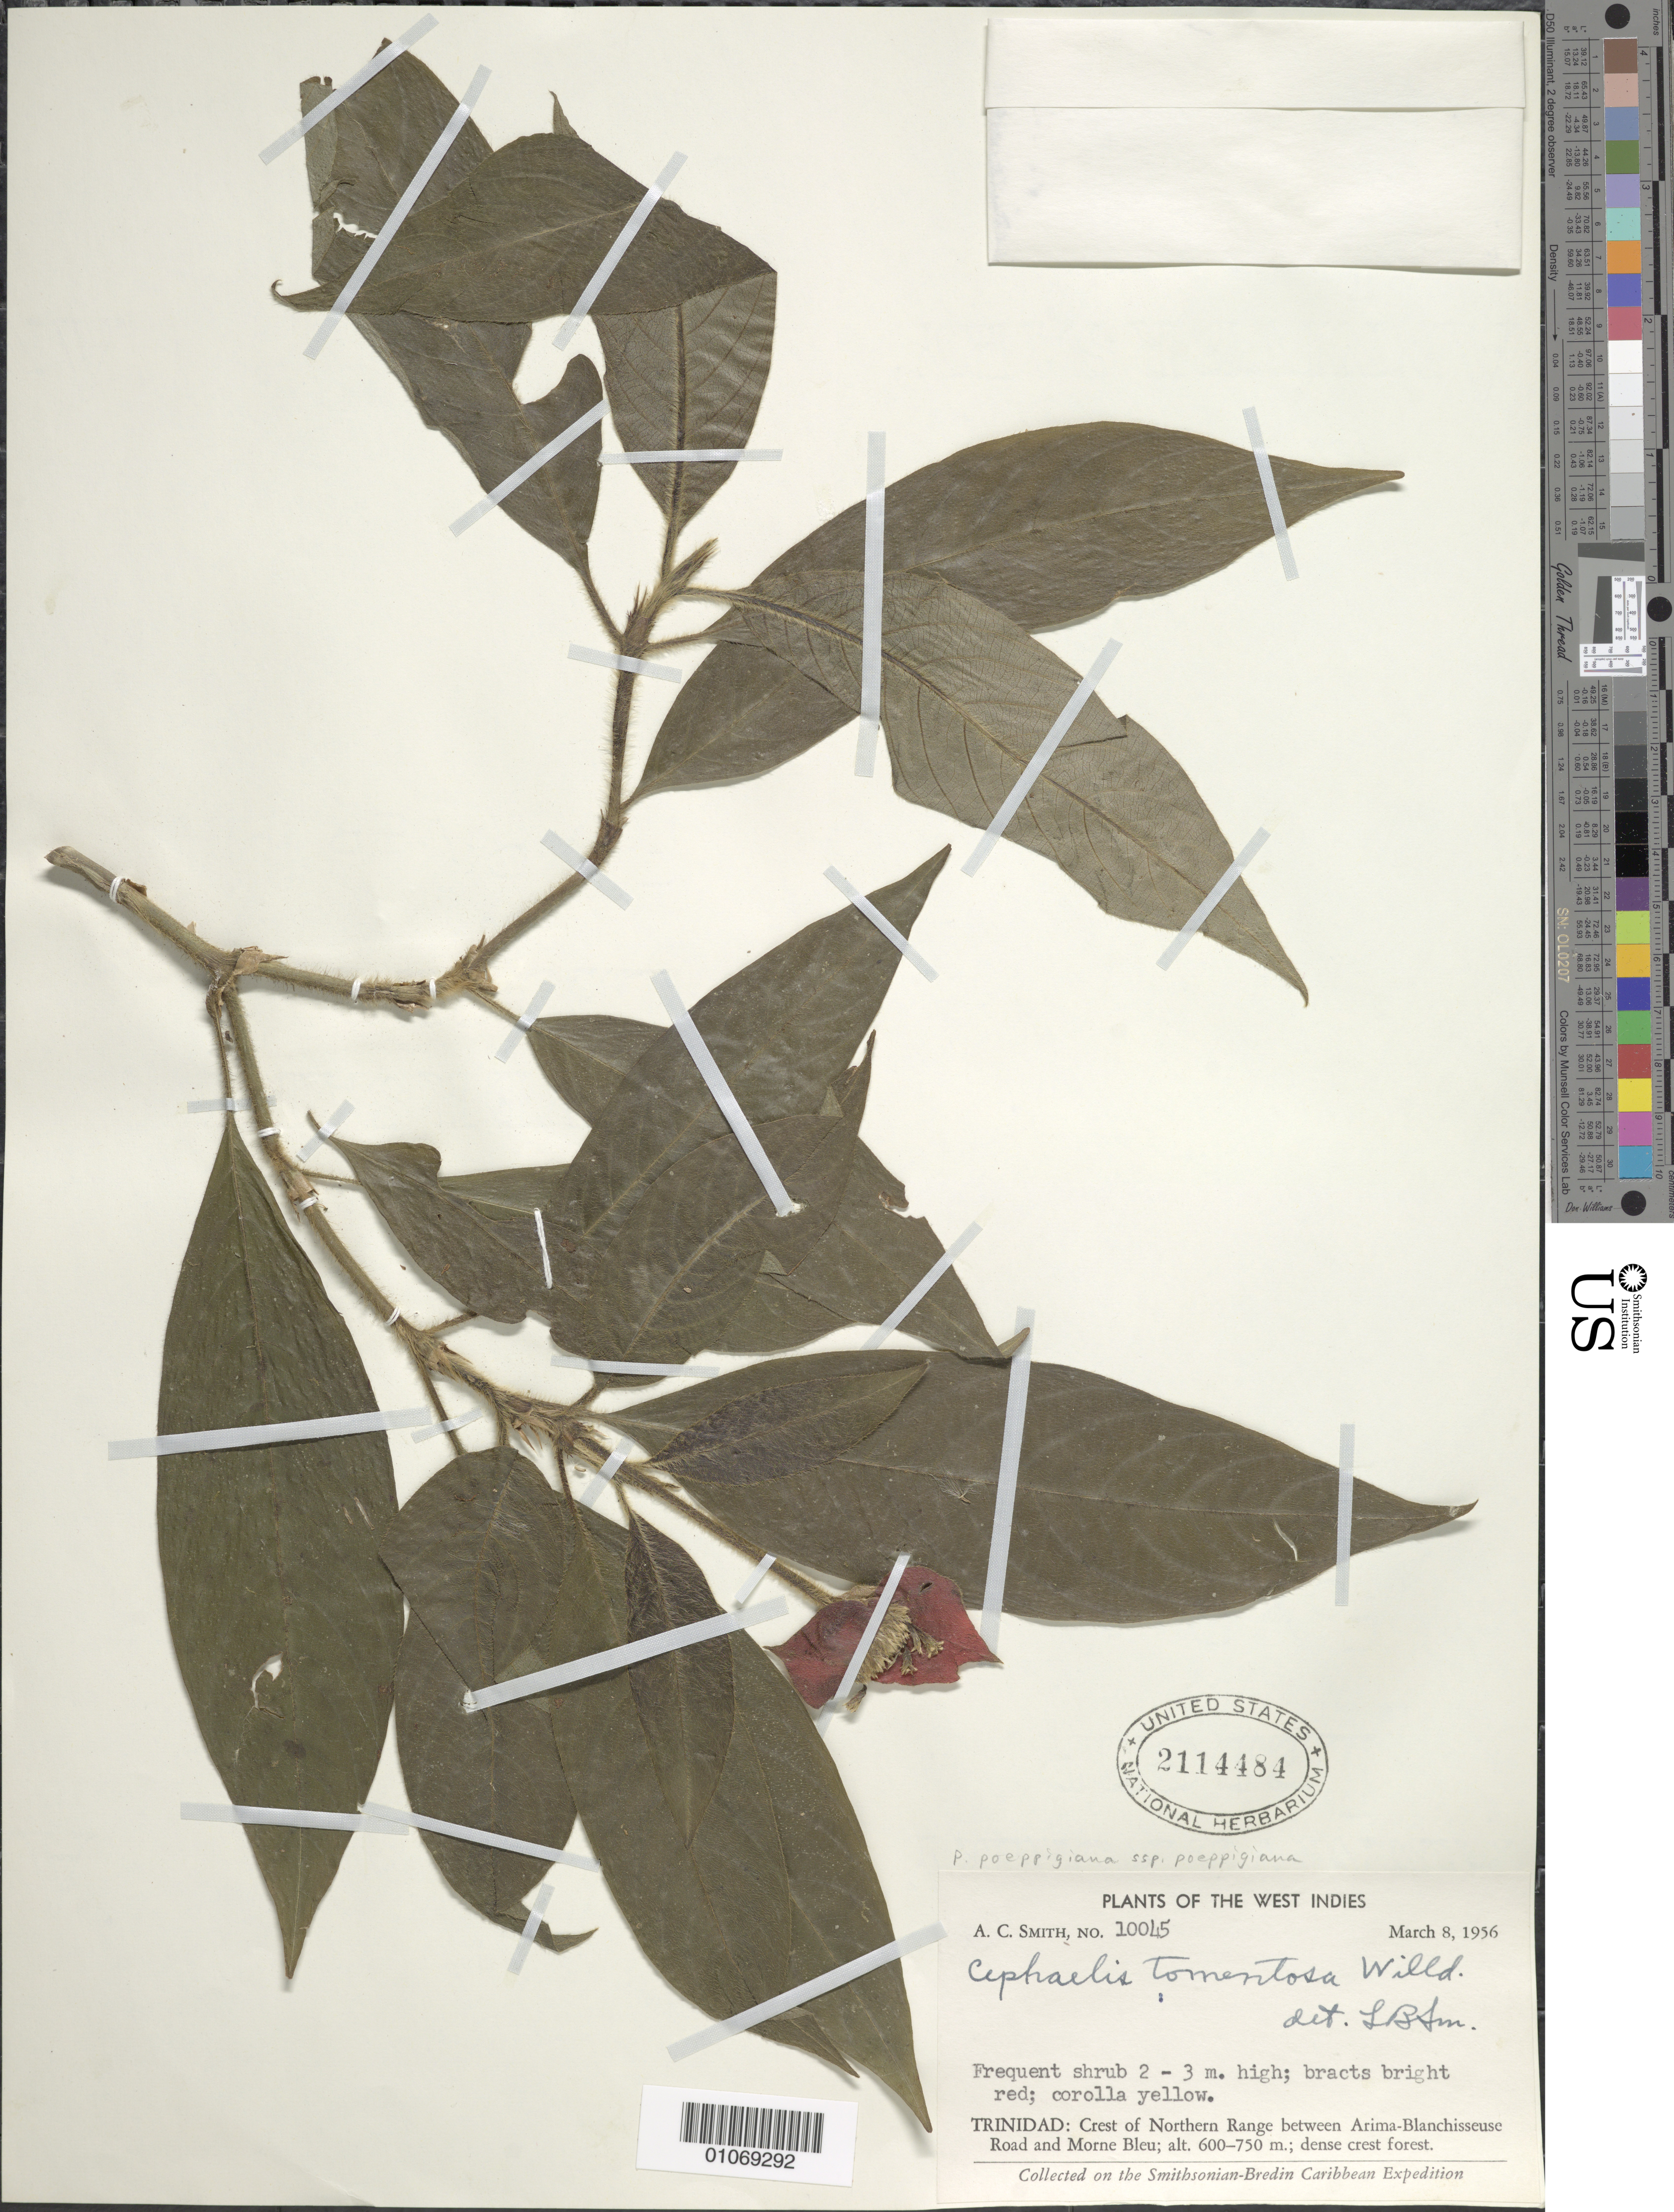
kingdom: Plantae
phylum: Tracheophyta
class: Magnoliopsida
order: Gentianales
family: Rubiaceae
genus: Cephaelis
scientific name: Cephaelis tomentosa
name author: (Aubl.) Vahl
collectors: A. C. Smith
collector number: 10045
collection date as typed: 08 Mar 1956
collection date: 1956-03-08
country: Trinidad and Tobago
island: Trinidad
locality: Crest of Northern Range between Arima-Blanchisseuse Road and Morne Bleu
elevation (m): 600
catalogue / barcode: US 2114484